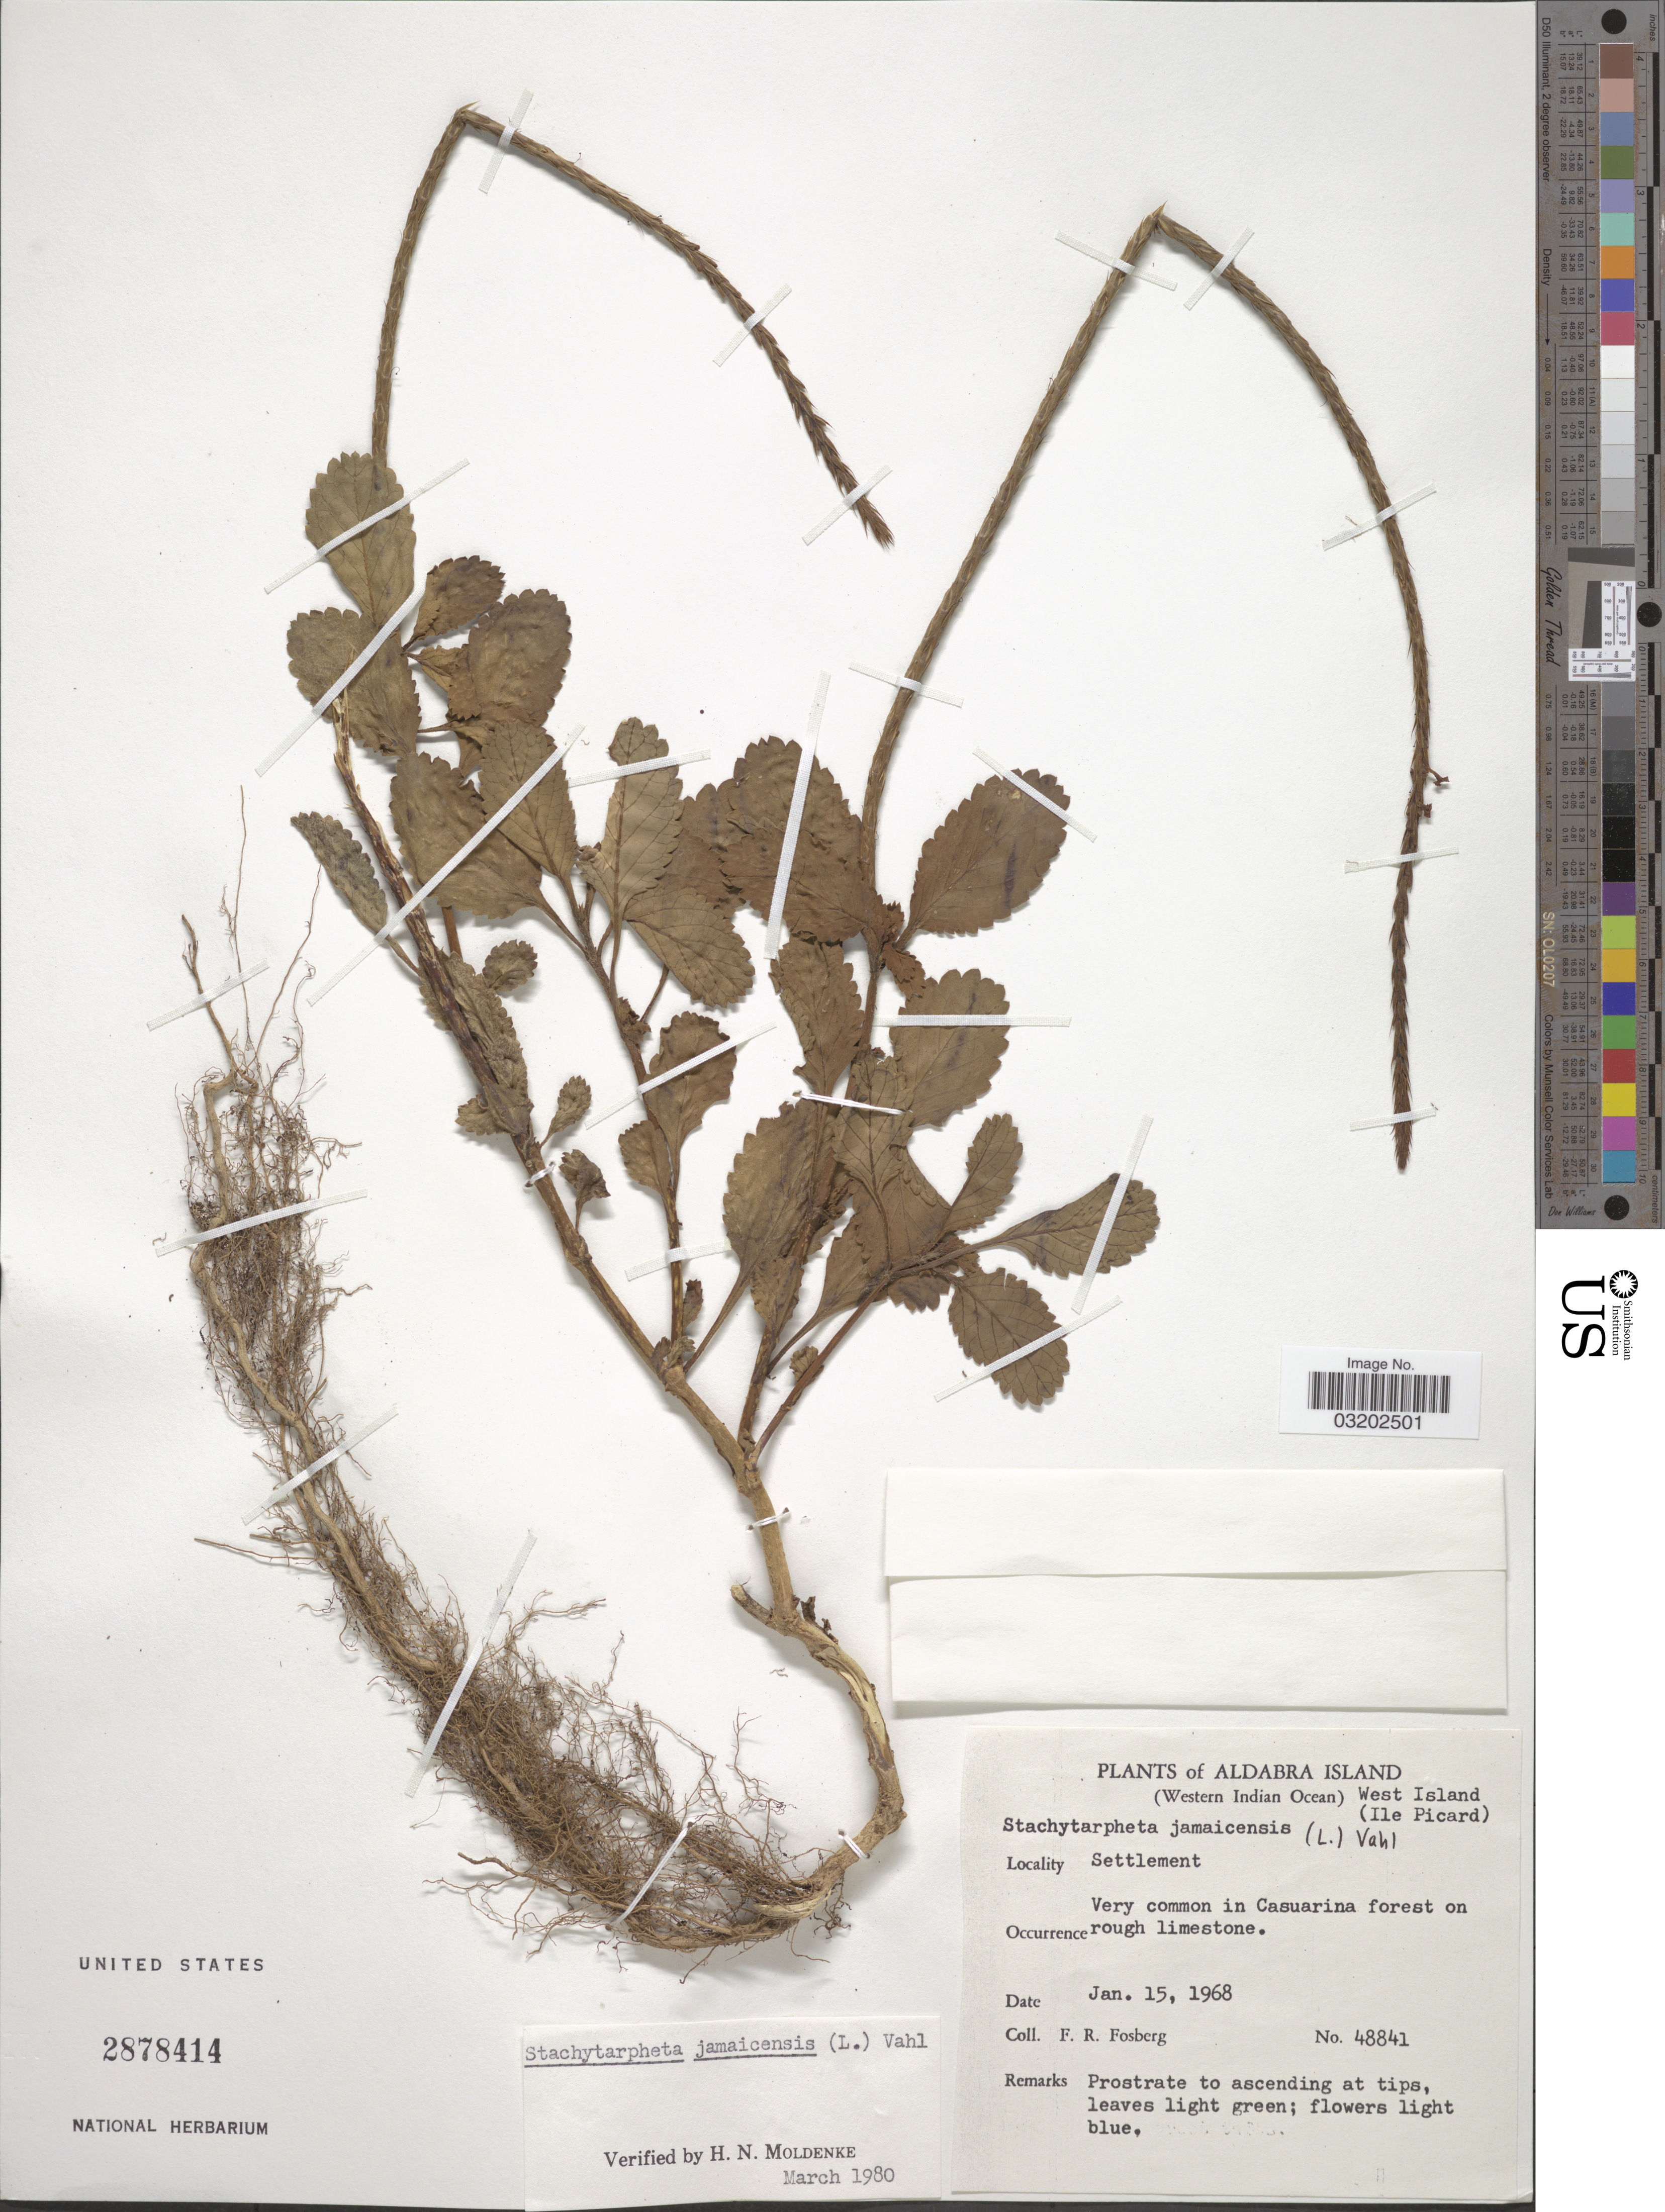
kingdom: Plantae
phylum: Tracheophyta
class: Magnoliopsida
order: Lamiales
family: Verbenaceae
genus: Stachytarpheta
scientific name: Stachytarpheta jamaicensis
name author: (L.) Vahl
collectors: F. R. Fosberg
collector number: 48841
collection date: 1968-01-15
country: Seychelles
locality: Aldabra Island (Western Indian Ocean) West Island (Ile Picard), Settlement.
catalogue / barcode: US 2878414